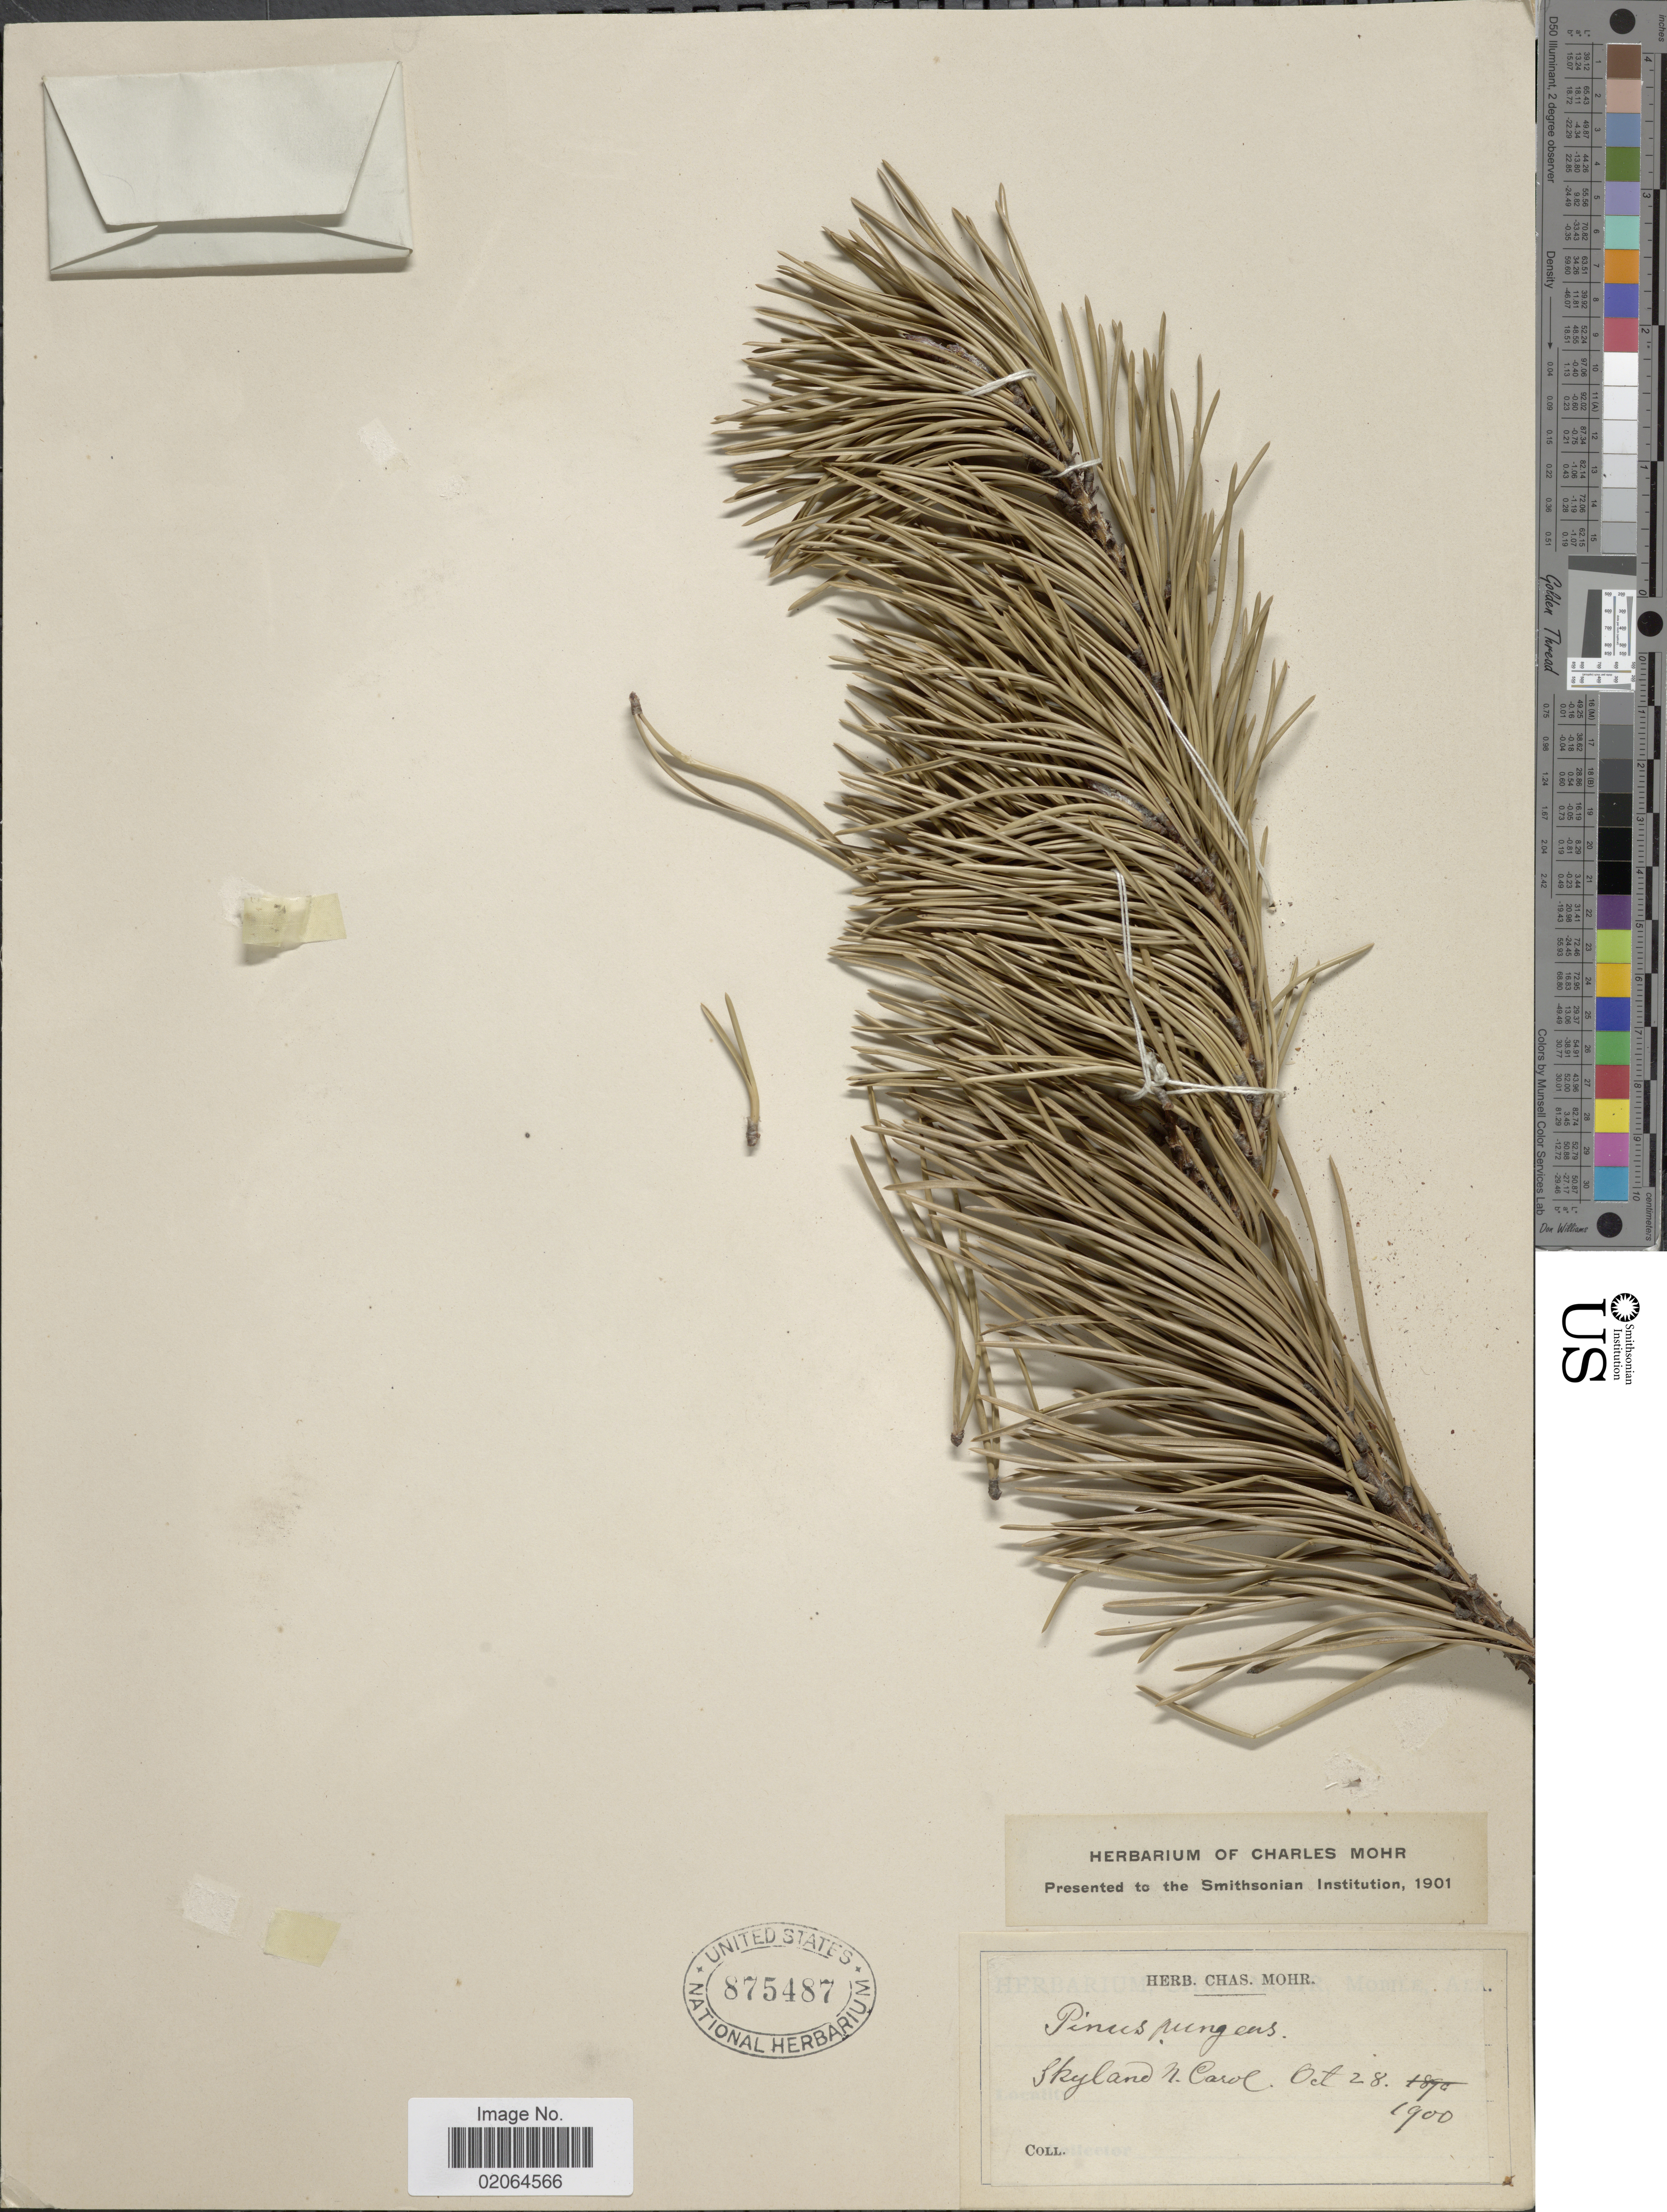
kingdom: Plantae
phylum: Tracheophyta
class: Pinopsida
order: Pinales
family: Pinaceae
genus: Pinus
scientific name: Pinus pungens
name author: Lamb.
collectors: ex herb. Charles Mohr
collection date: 1900-10-28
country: United States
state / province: North Carolina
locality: Skyland N. Carol.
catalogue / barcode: US 875487